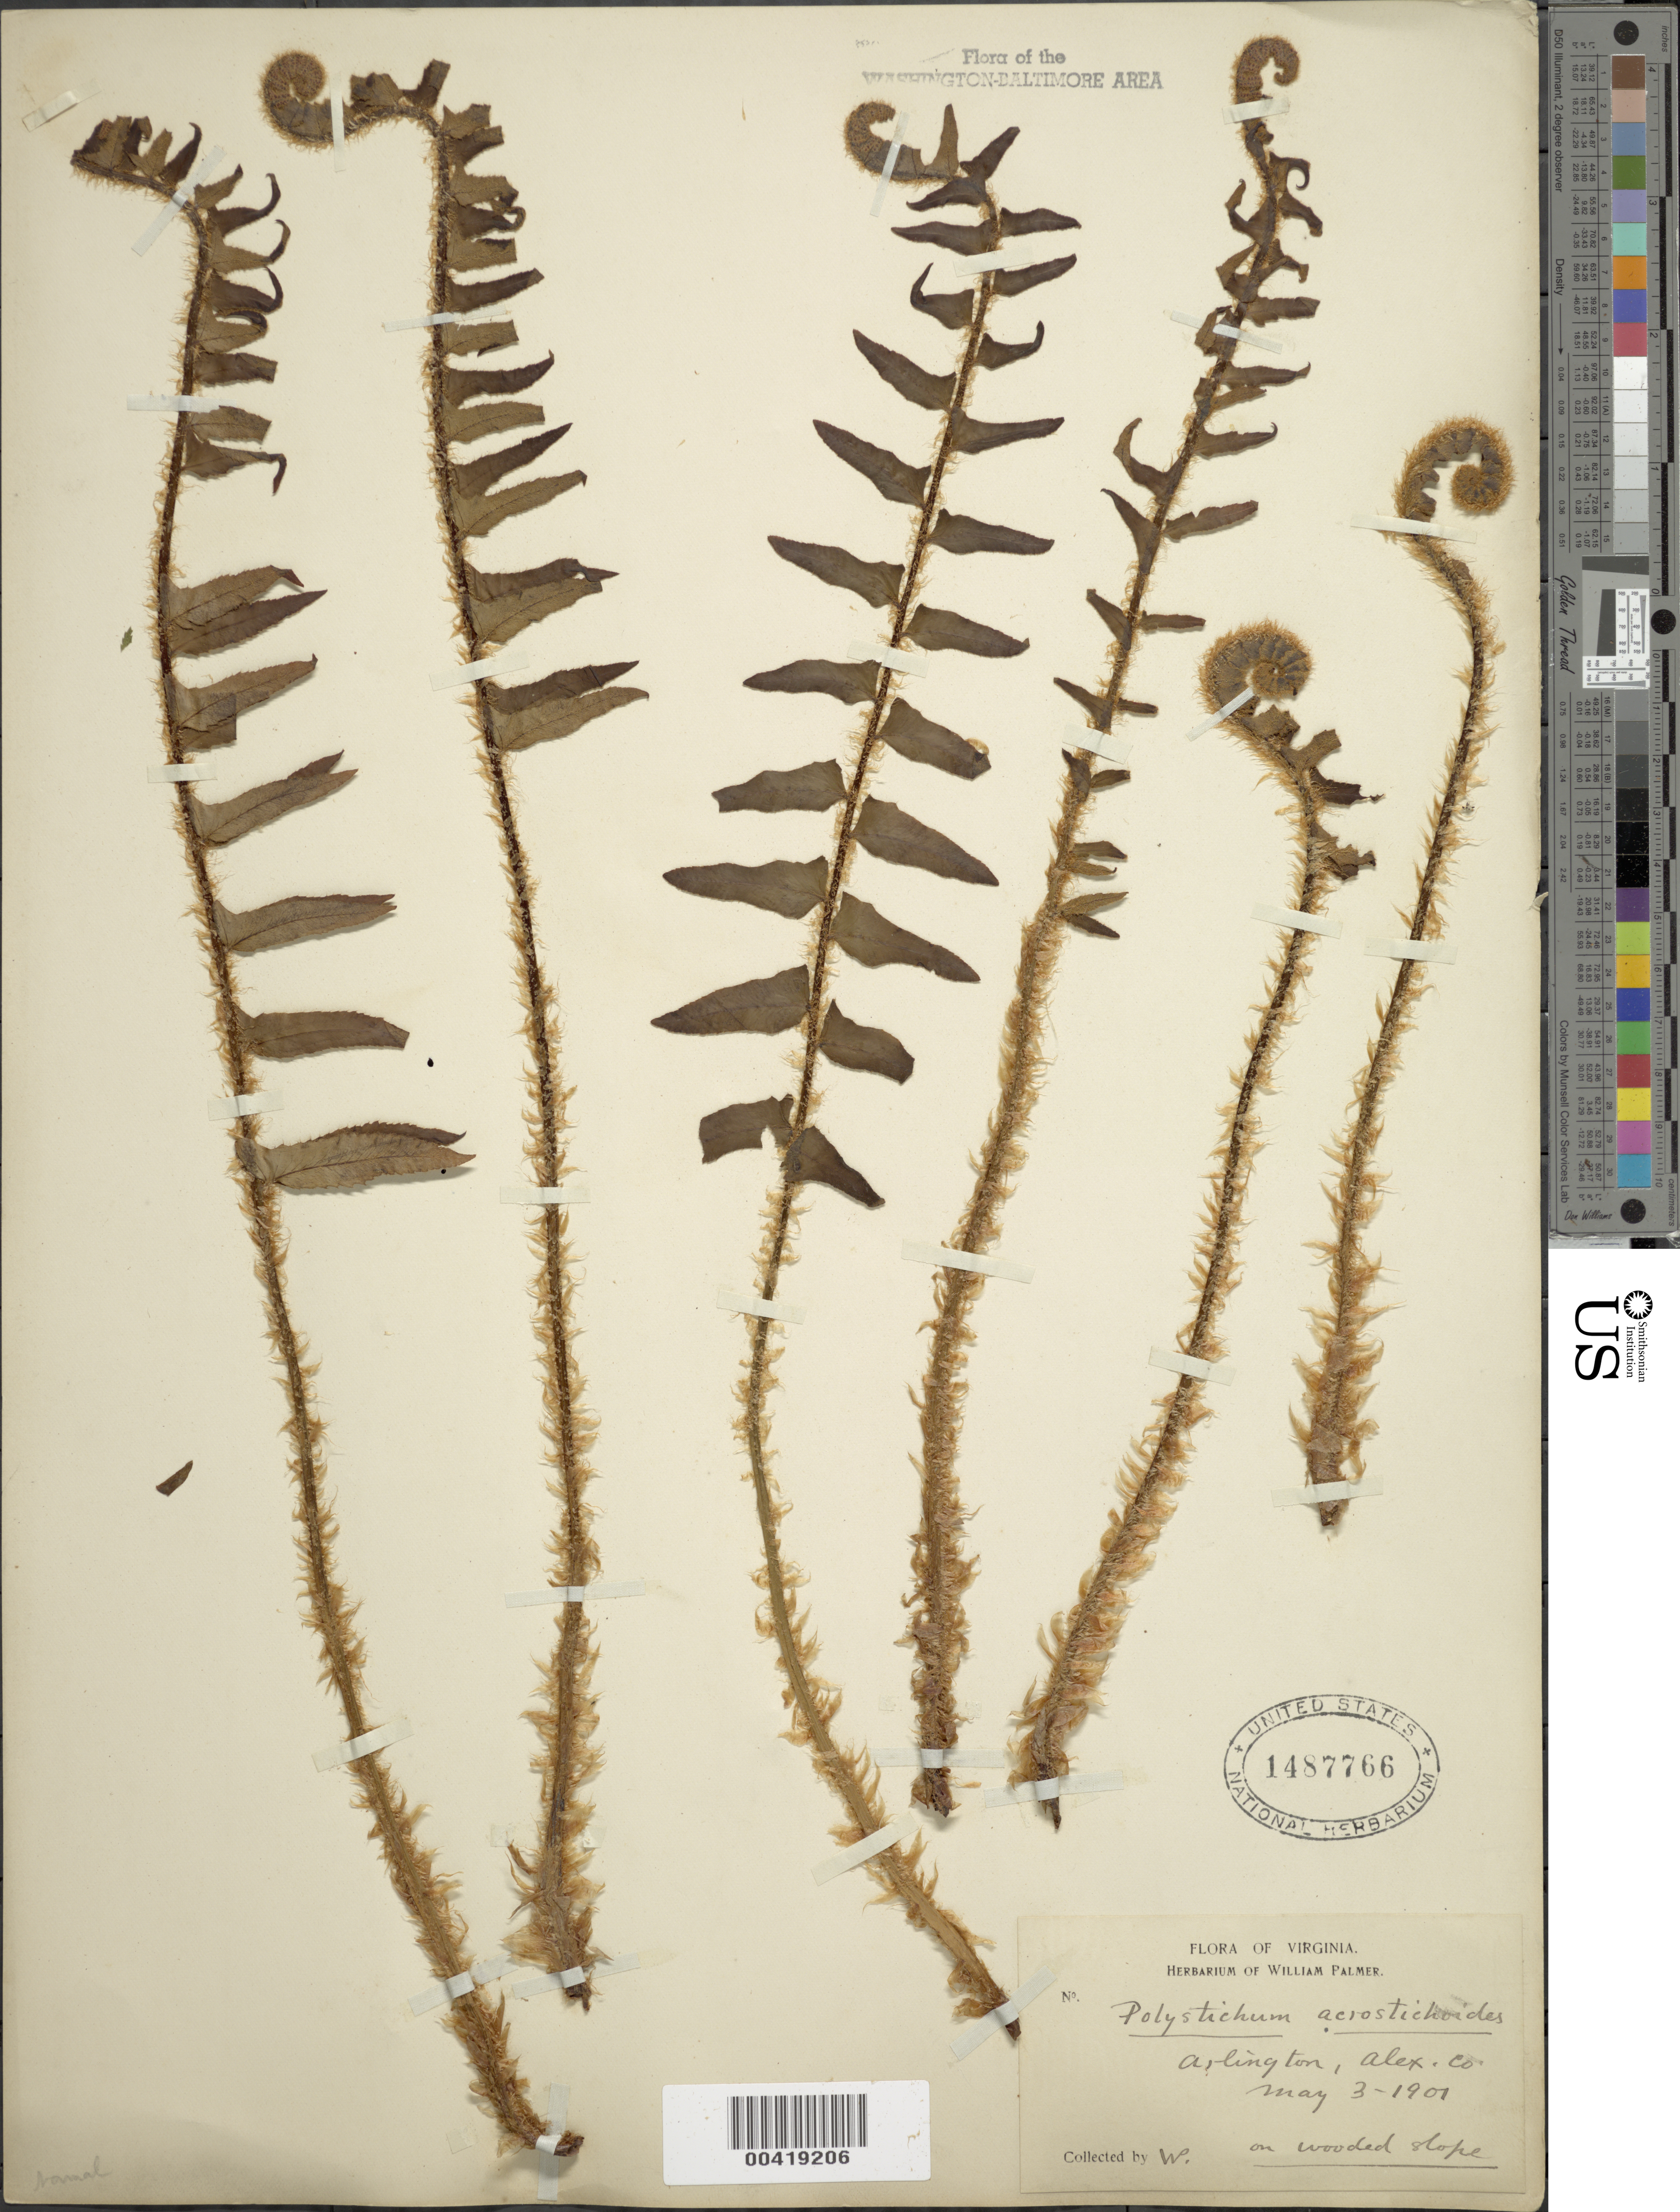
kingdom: Plantae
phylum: Tracheophyta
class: Polypodiopsida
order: Polypodiales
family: Dryopteridaceae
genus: Polystichum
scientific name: Polystichum acrostichoides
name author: (Michx.) Schott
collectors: W. Palmer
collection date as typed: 03 May 1901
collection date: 1901-05-03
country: United States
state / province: Virginia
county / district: Arlington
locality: Arlington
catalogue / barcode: US 1487766